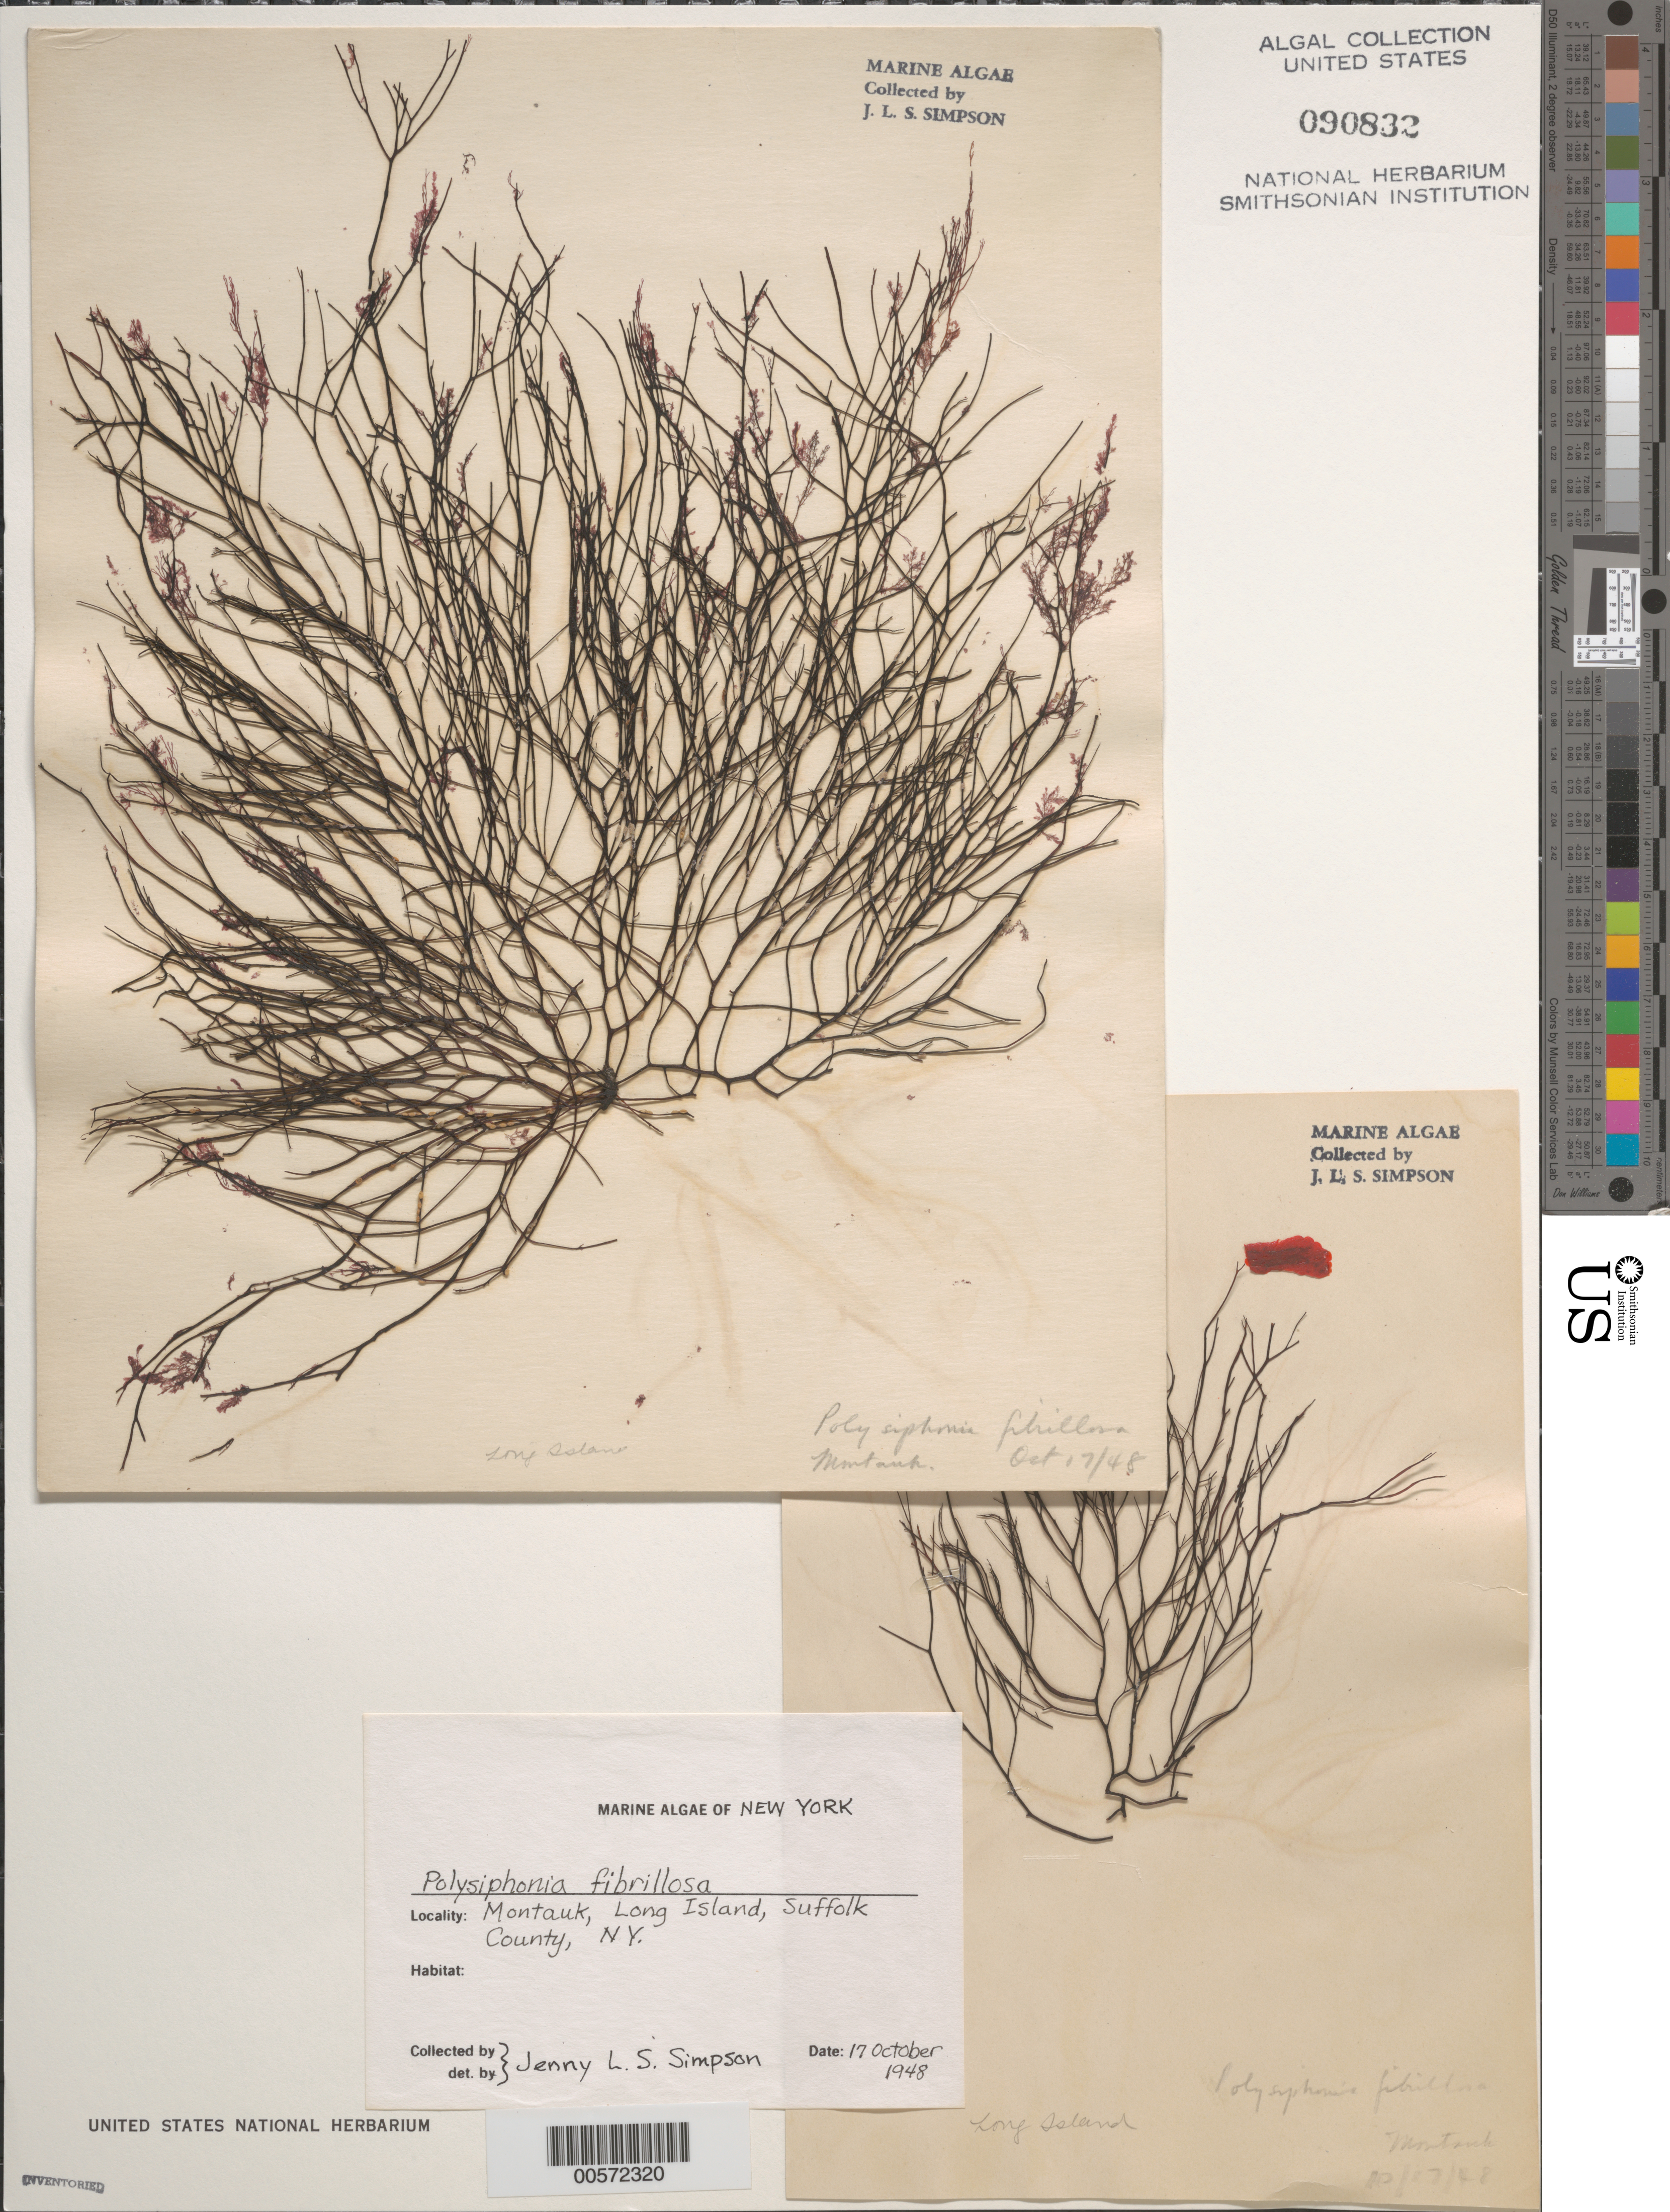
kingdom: Plantae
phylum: Rhodophyta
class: Florideophyceae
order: Ceramiales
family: Rhodomelaceae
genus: Leptosiphonia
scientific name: Leptosiphonia fibrillosa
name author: (C. Agardh) Savoie & G.W. Saunders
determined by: Algae name updating Project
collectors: J. Simpson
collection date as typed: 17 Oct 1948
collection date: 1948-10-17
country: United States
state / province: New York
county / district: Suffolk County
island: Long Island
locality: Montauk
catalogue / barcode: US 90832